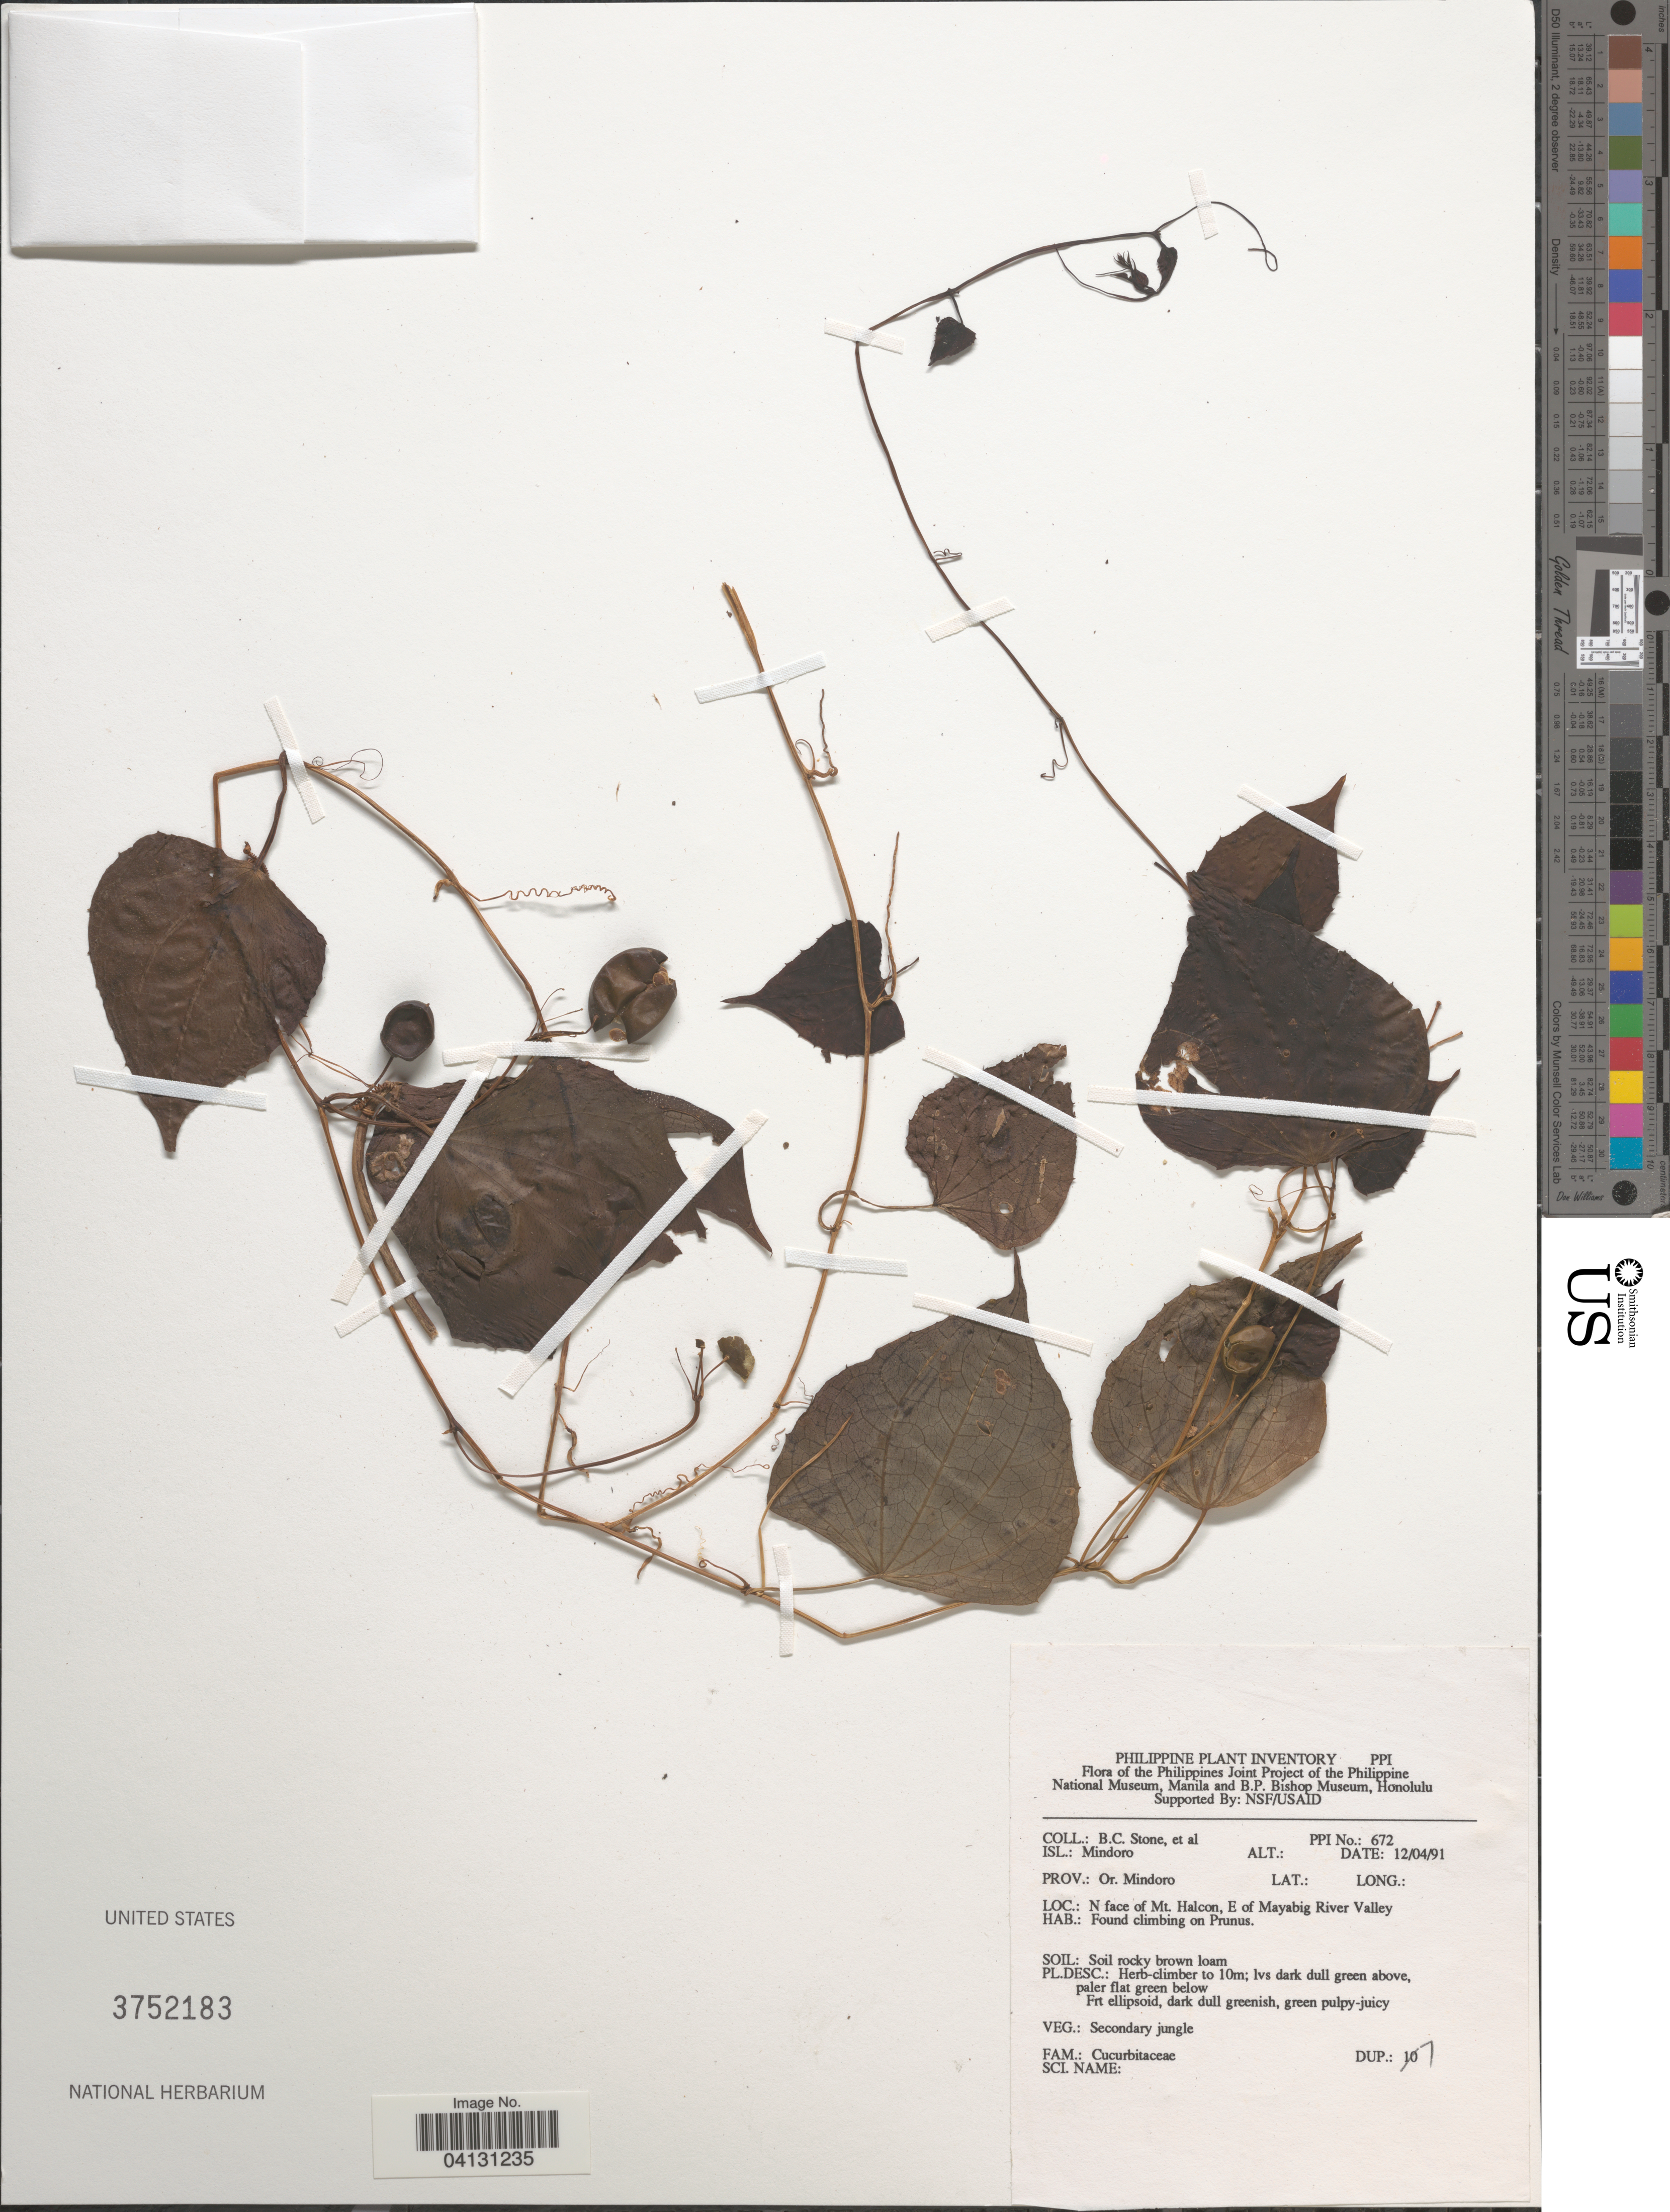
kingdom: Plantae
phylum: Tracheophyta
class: Magnoliopsida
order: Cucurbitales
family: Cucurbitaceae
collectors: B. C. Stone & et al.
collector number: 672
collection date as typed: Transcribed d/m/y: 12/4/91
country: Philippines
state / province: Mimaropa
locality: Isl.: Mindoro. Prov.: Or. Mindoro. N face of Mt. Halcon, E of Mayabig River Valley.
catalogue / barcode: US 3752183